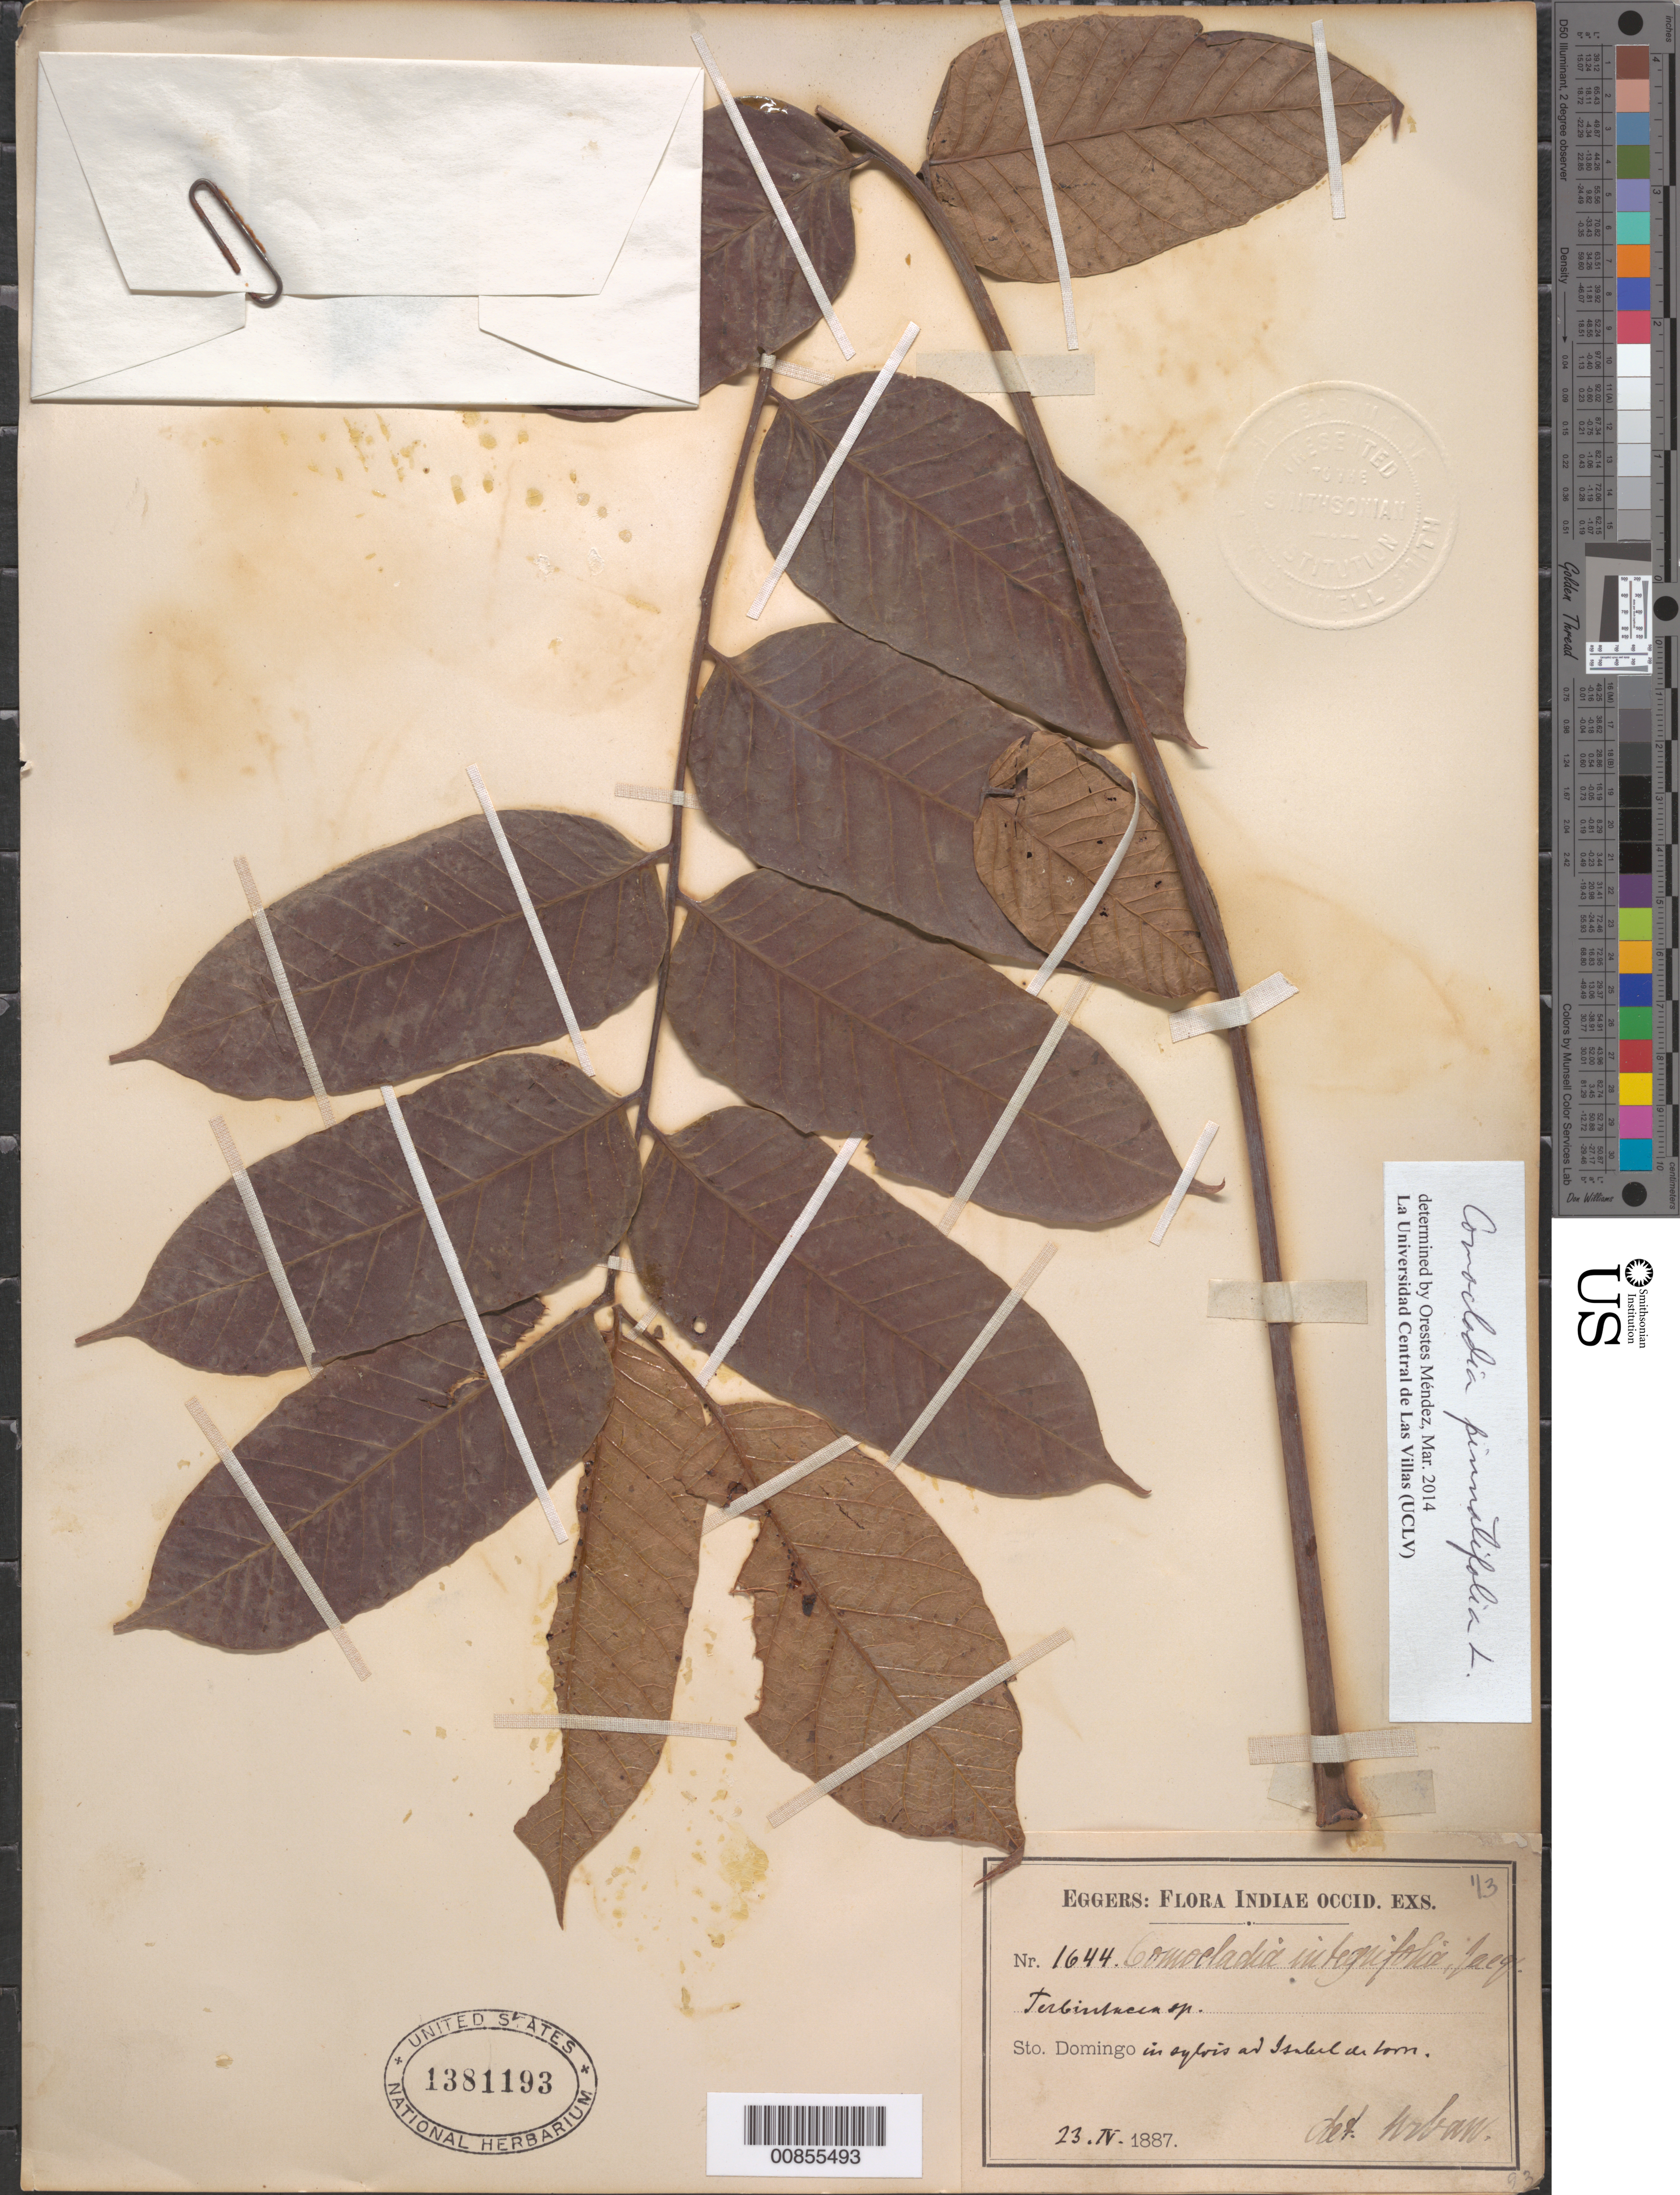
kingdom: Plantae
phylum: Tracheophyta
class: Magnoliopsida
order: Sapindales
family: Anacardiaceae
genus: Comocladia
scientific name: Comocladia pinnatifolia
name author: L.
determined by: Méndez, Orestes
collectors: H. F. A. von Eggers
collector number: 1644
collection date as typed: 23 Apr 1887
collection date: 1887-04-23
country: Dominican Republic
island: Hispaniola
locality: Isabel de "lom"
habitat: In sylvis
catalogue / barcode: US 1381193